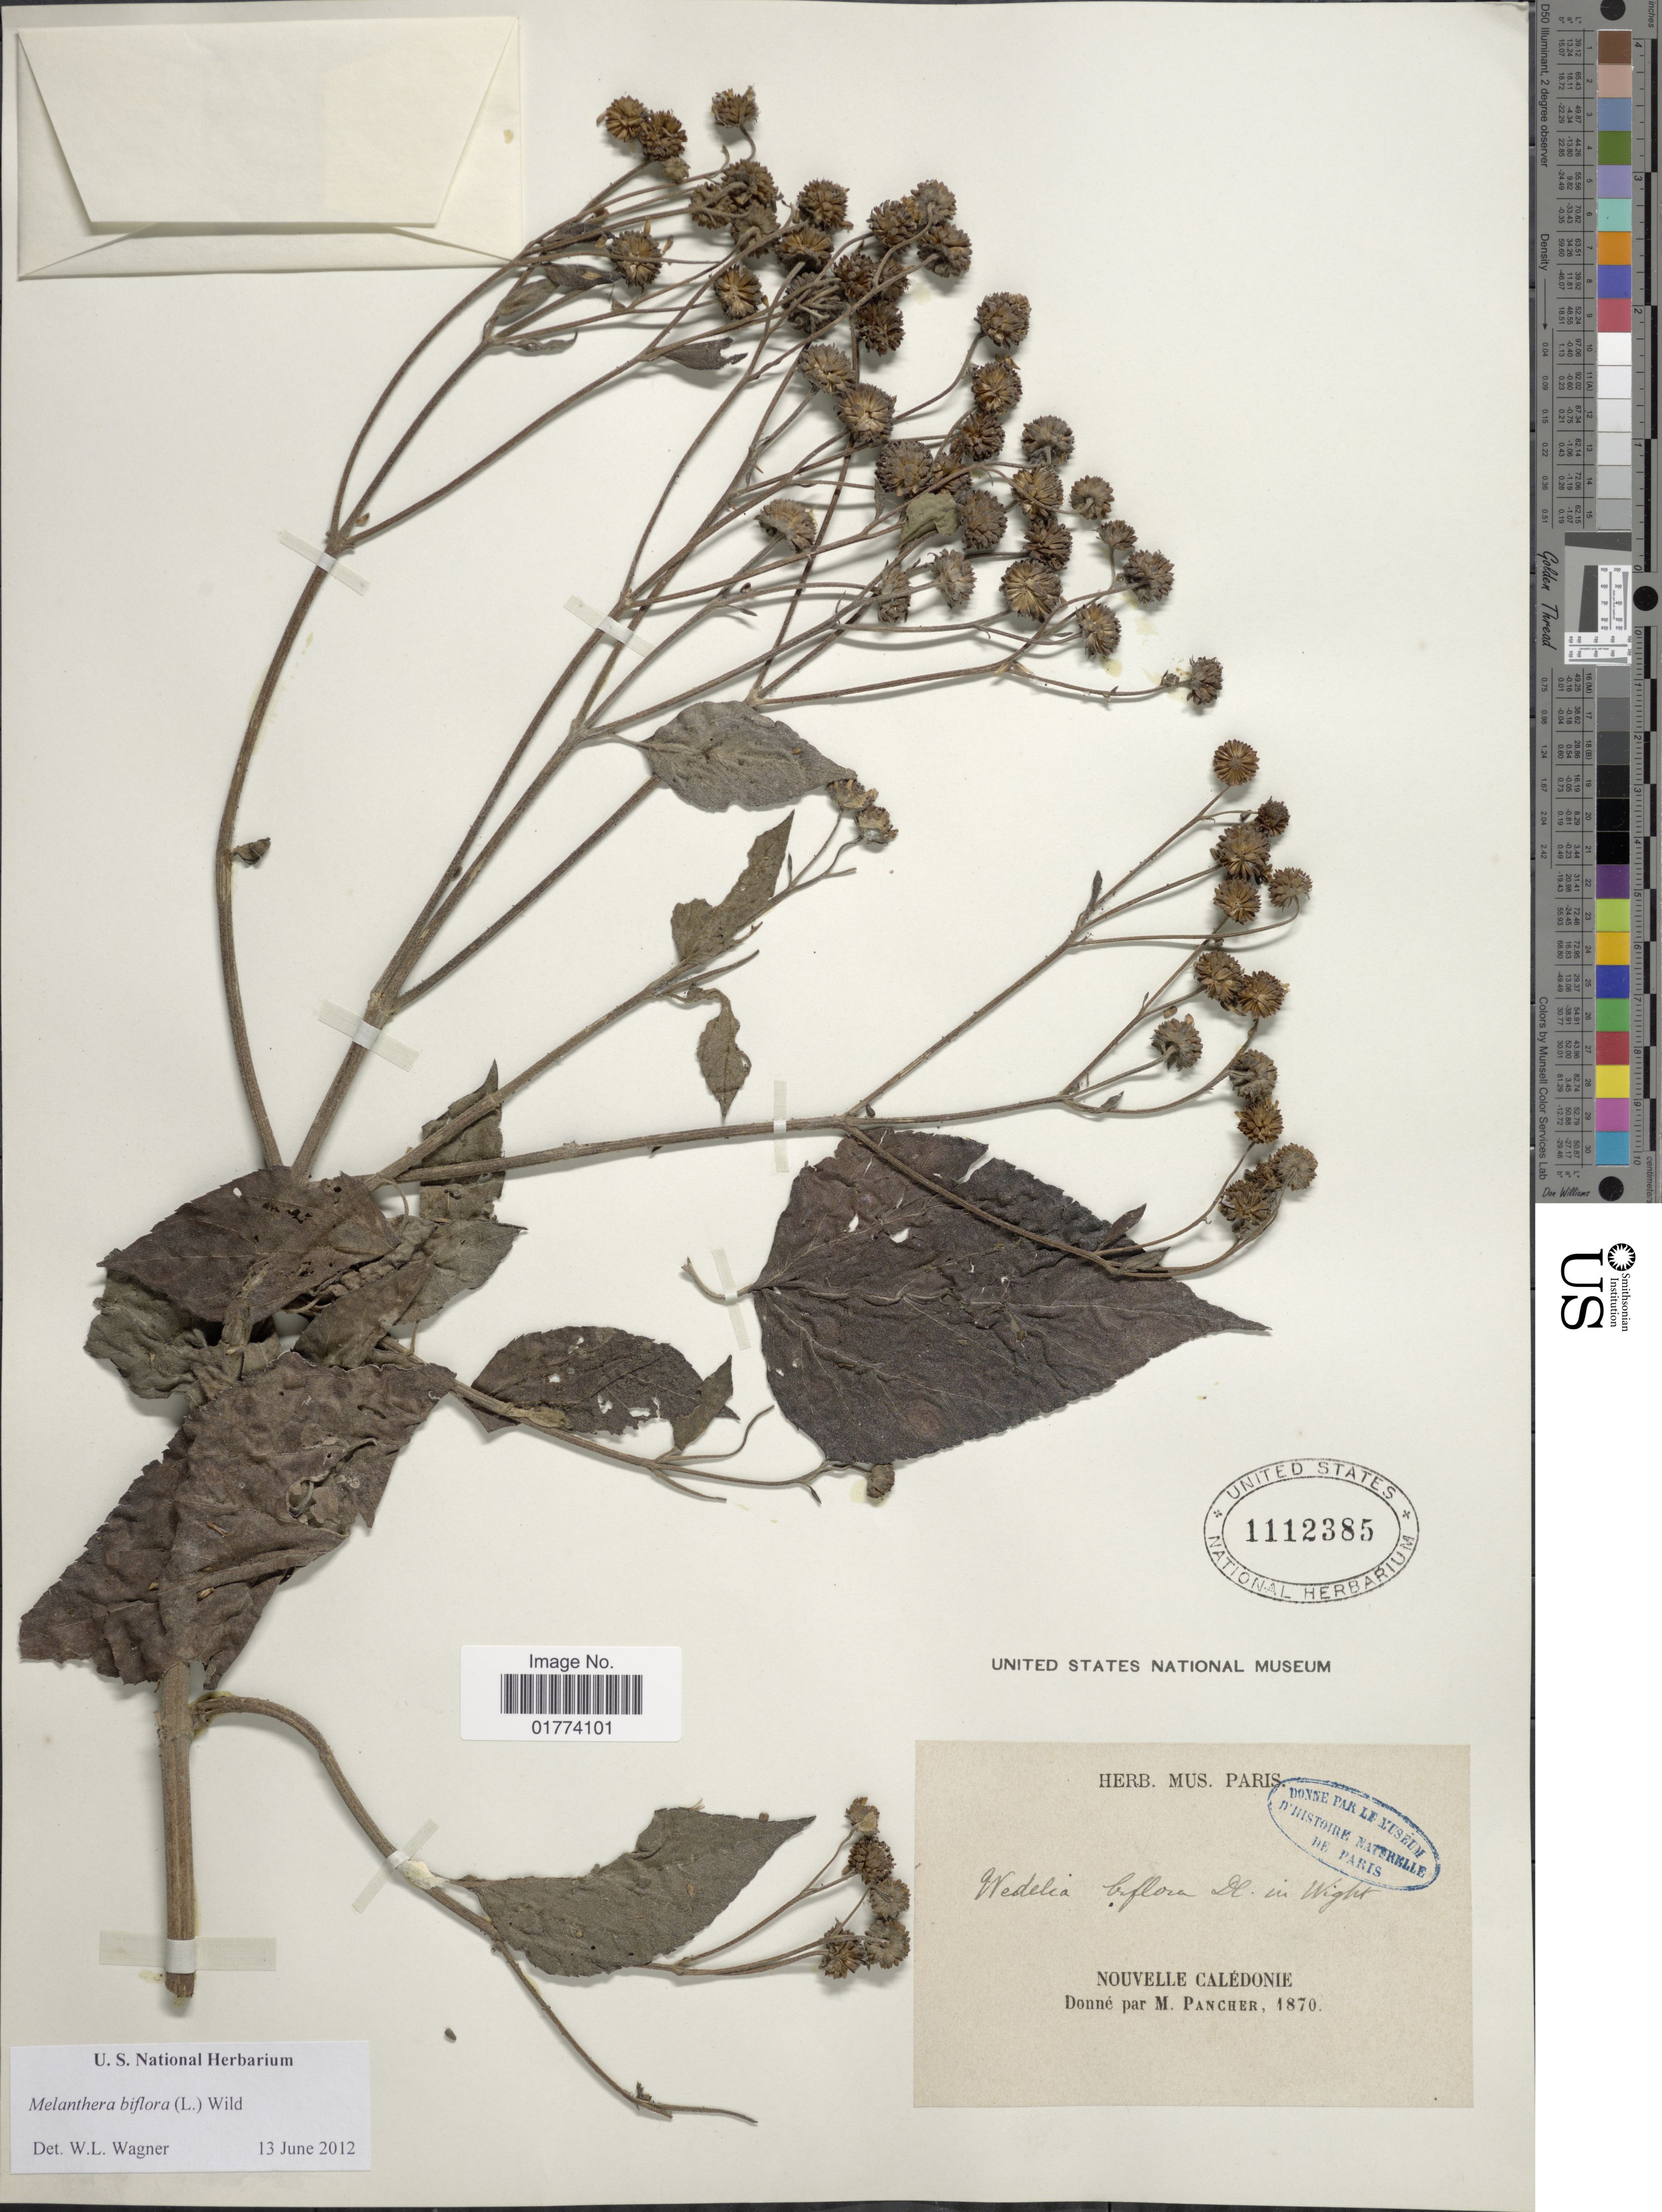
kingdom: Plantae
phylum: Tracheophyta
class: Magnoliopsida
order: Asterales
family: Asteraceae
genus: Wollastonia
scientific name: Wollastonia biflora var. biflora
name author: (L.) DC.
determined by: Wagner, W. L., (BOT), Smithsonian Institution - National Museum of Natural History (UNITED STATES)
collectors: M. Pancher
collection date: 1870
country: New Caledonia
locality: Nouvelle Caledonie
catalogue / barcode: US 1112385